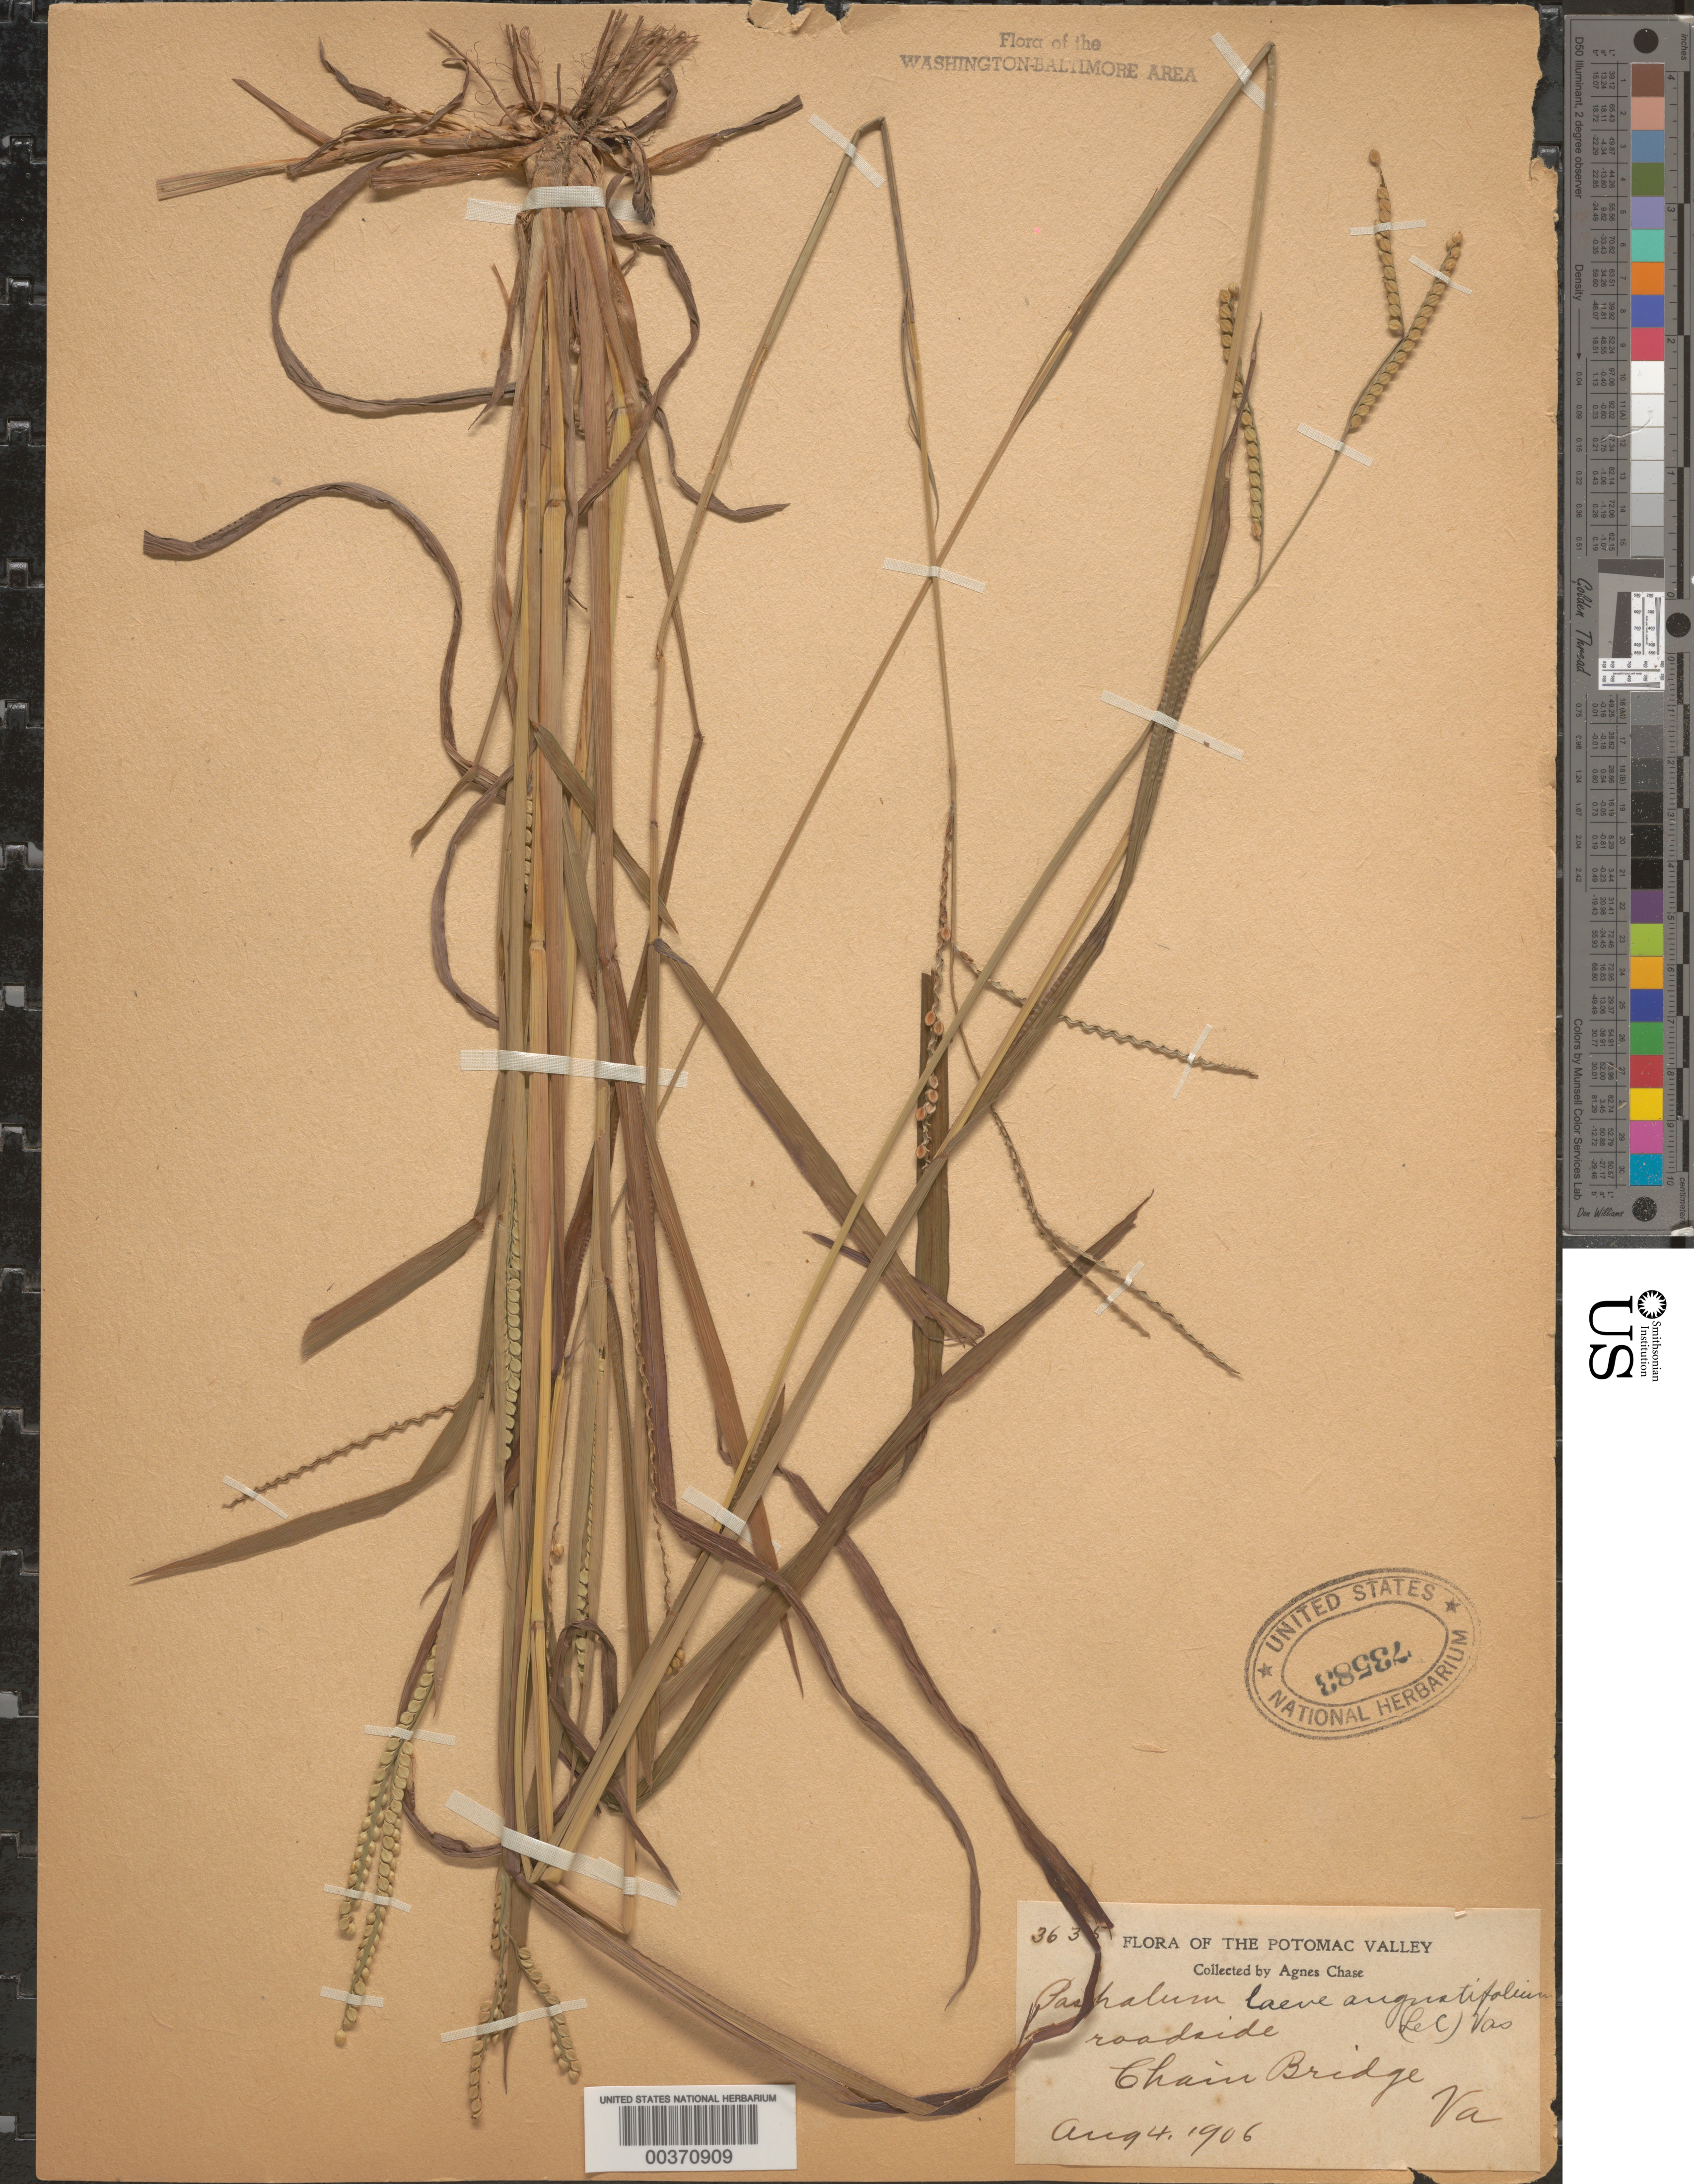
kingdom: Plantae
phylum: Tracheophyta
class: Liliopsida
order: Poales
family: Poaceae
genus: Paspalum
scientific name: Paspalum laeve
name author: Michx.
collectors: A. Chase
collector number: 3635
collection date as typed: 04 Aug 1906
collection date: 1906-08-04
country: United States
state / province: Virginia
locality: Chain Bridge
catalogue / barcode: US 73583